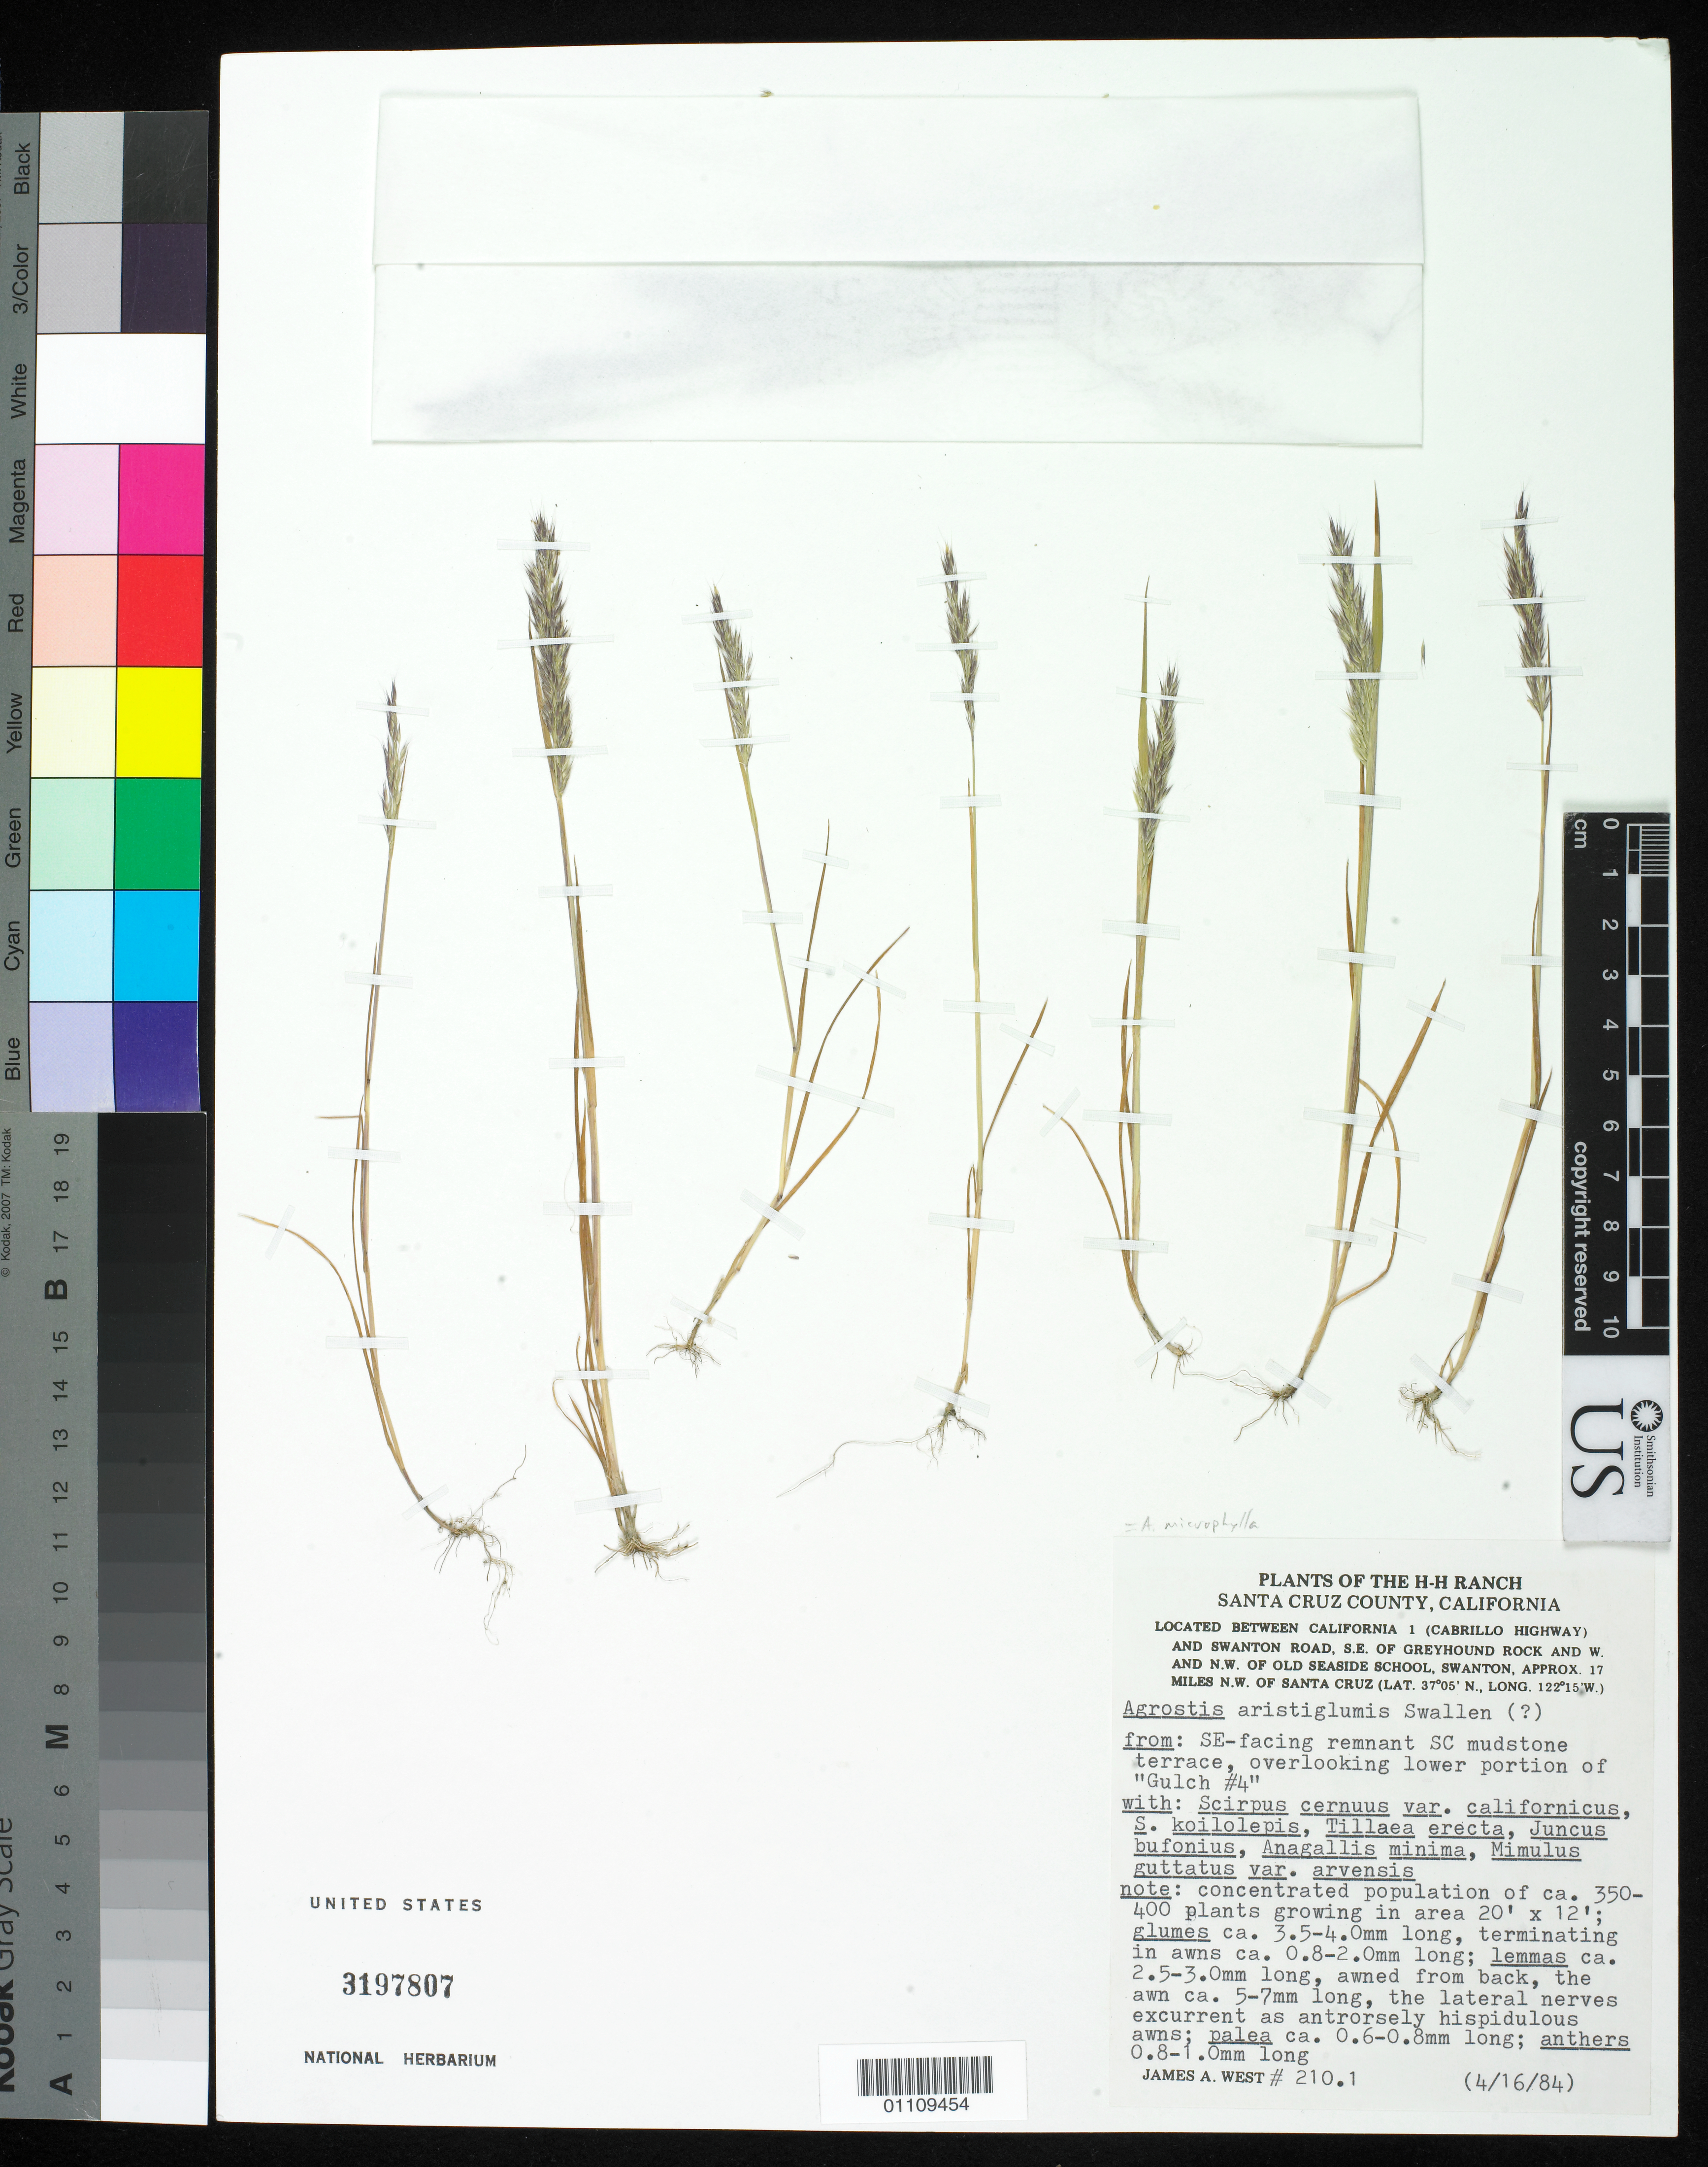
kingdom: Plantae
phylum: Tracheophyta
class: Liliopsida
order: Poales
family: Poaceae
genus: Agrostis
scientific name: Agrostis microphylla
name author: Steud.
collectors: J. West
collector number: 210.1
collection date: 1984-04-16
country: United States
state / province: California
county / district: Santa Cruz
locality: Swanton, between CA 1 (Cabrillo Highway) and Swanton Road SE of Greyhound Rock and W and NW of Old Seaside School, approx 17 mi NW of Santa Cruz.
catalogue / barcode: US 3197807